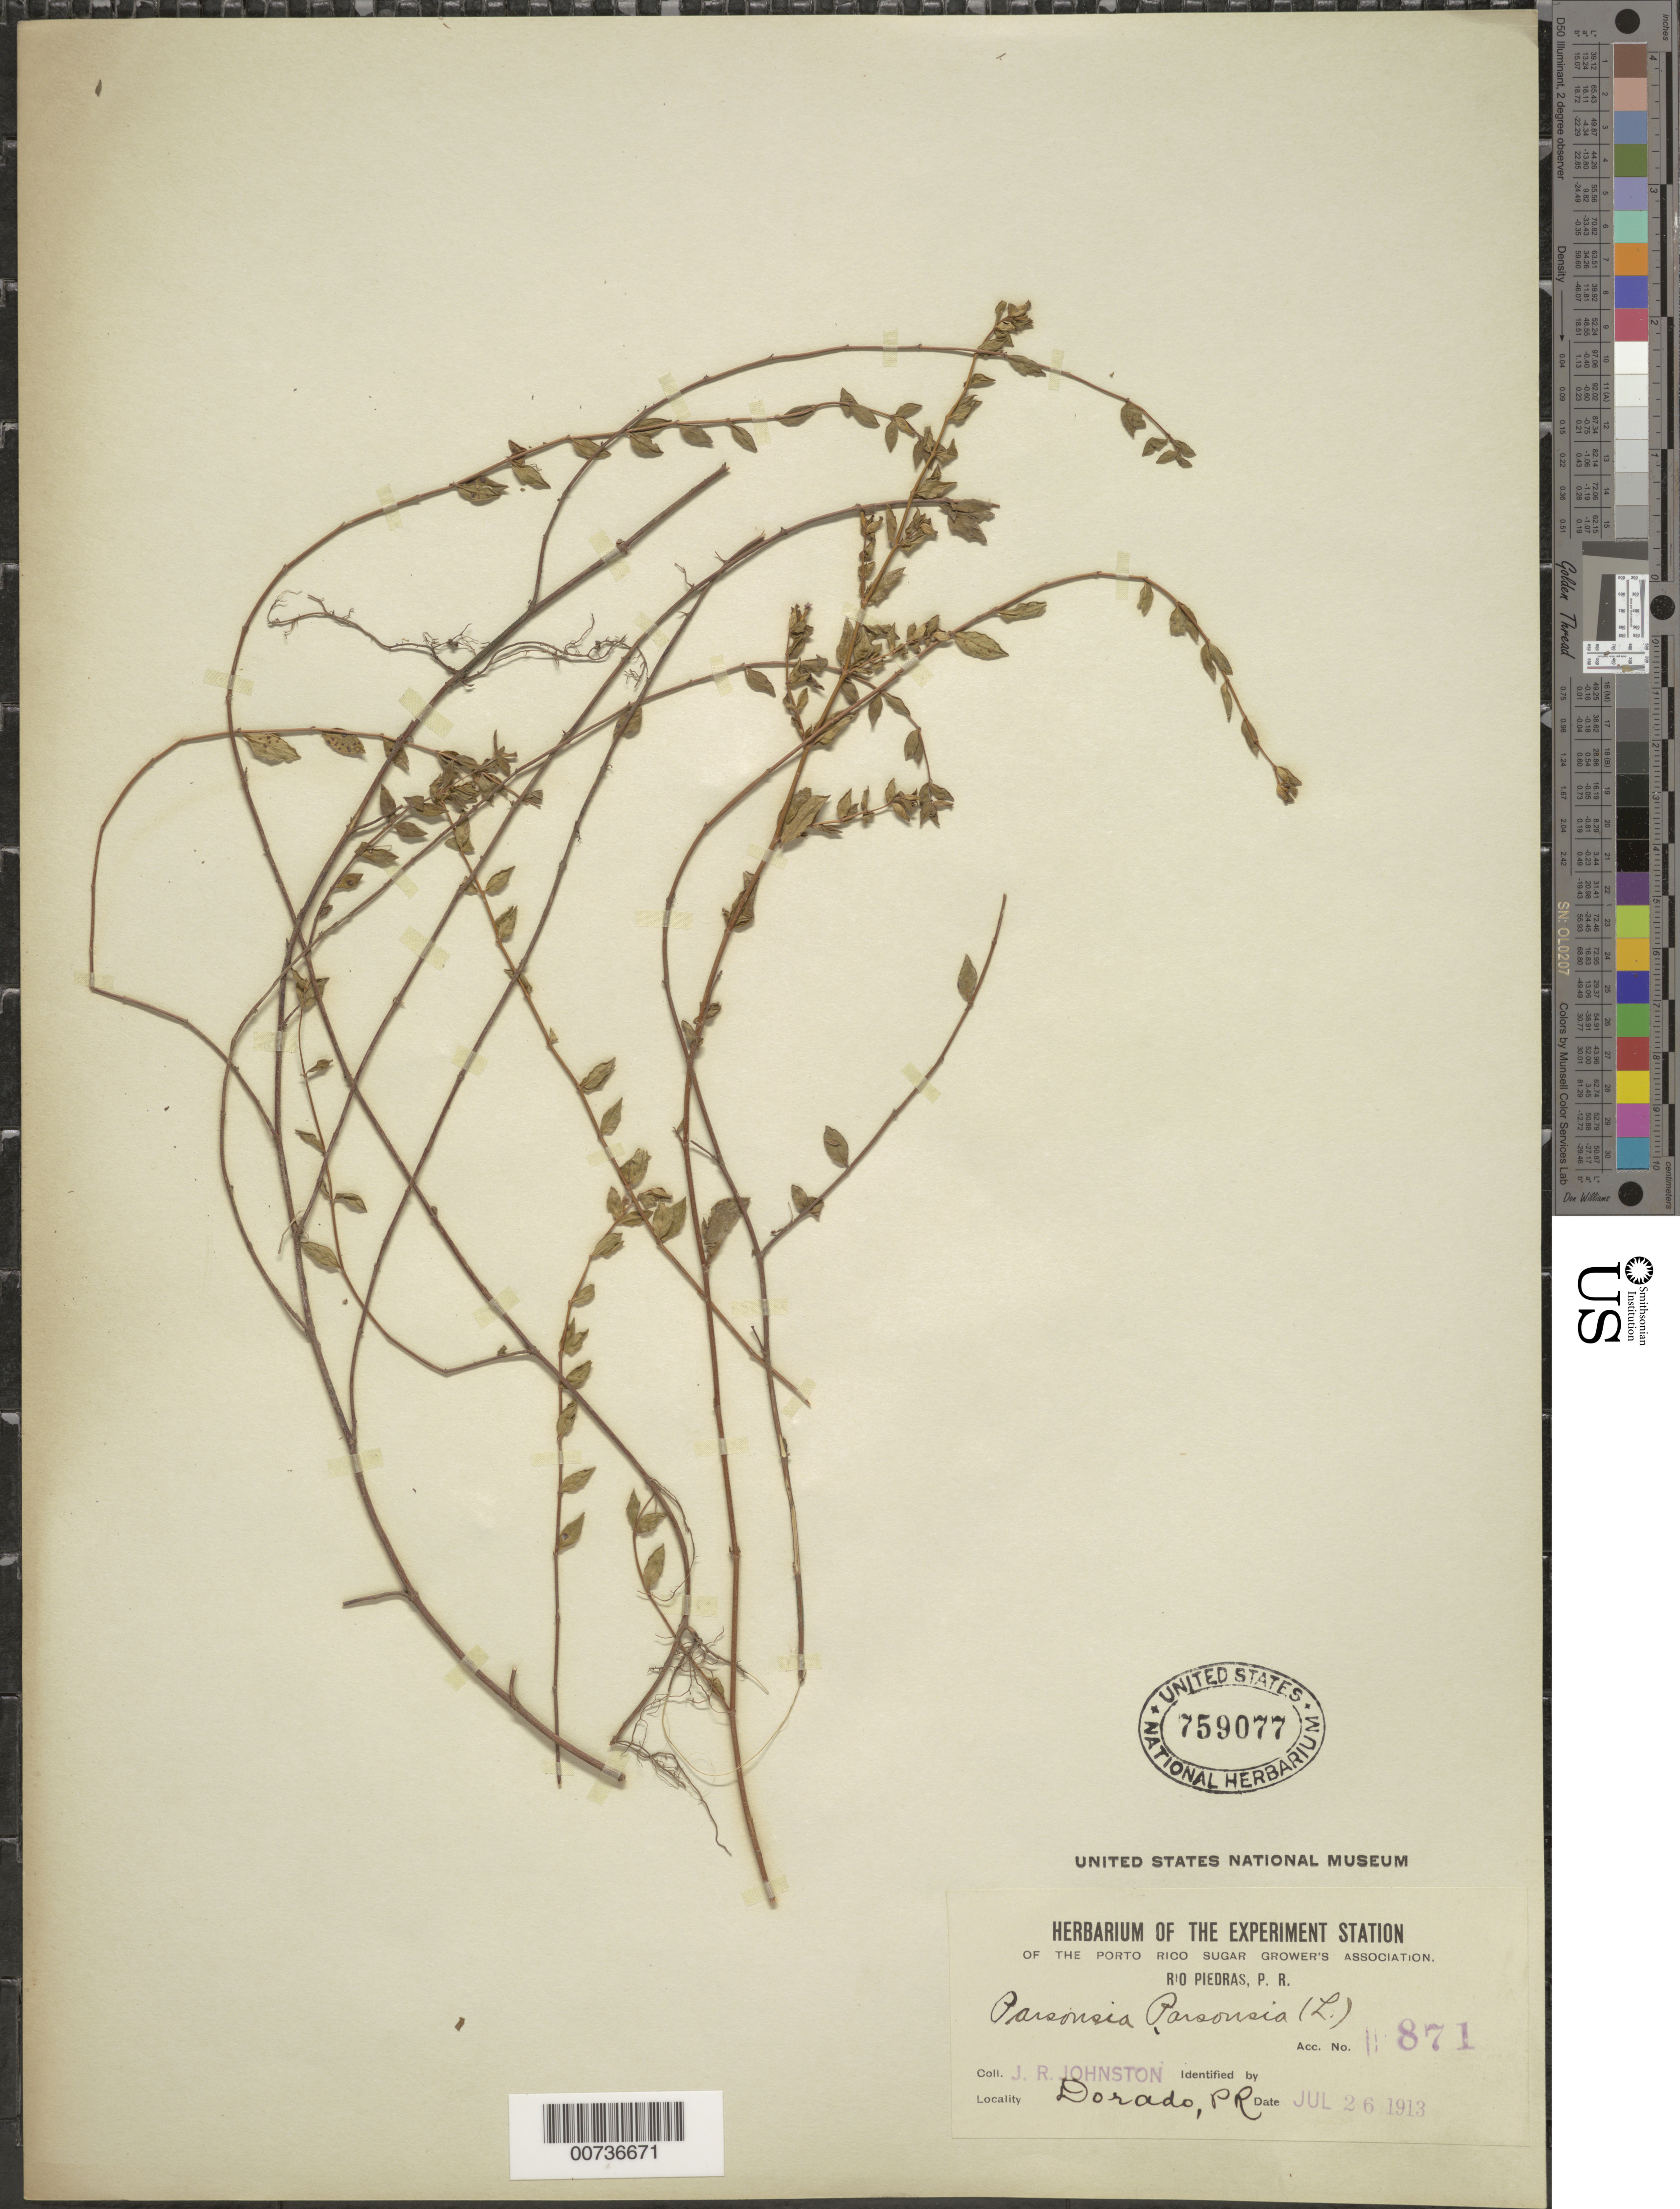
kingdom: Plantae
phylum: Tracheophyta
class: Magnoliopsida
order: Myrtales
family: Lythraceae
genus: Cuphea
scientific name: Cuphea parsonsia var. parsonsia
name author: (L.) R. Br. ex Steud.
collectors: J. Johnston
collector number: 871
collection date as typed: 26 Jul 1913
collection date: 1913-07-26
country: Puerto Rico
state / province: Dorado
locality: Dorado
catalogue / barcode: US 759077